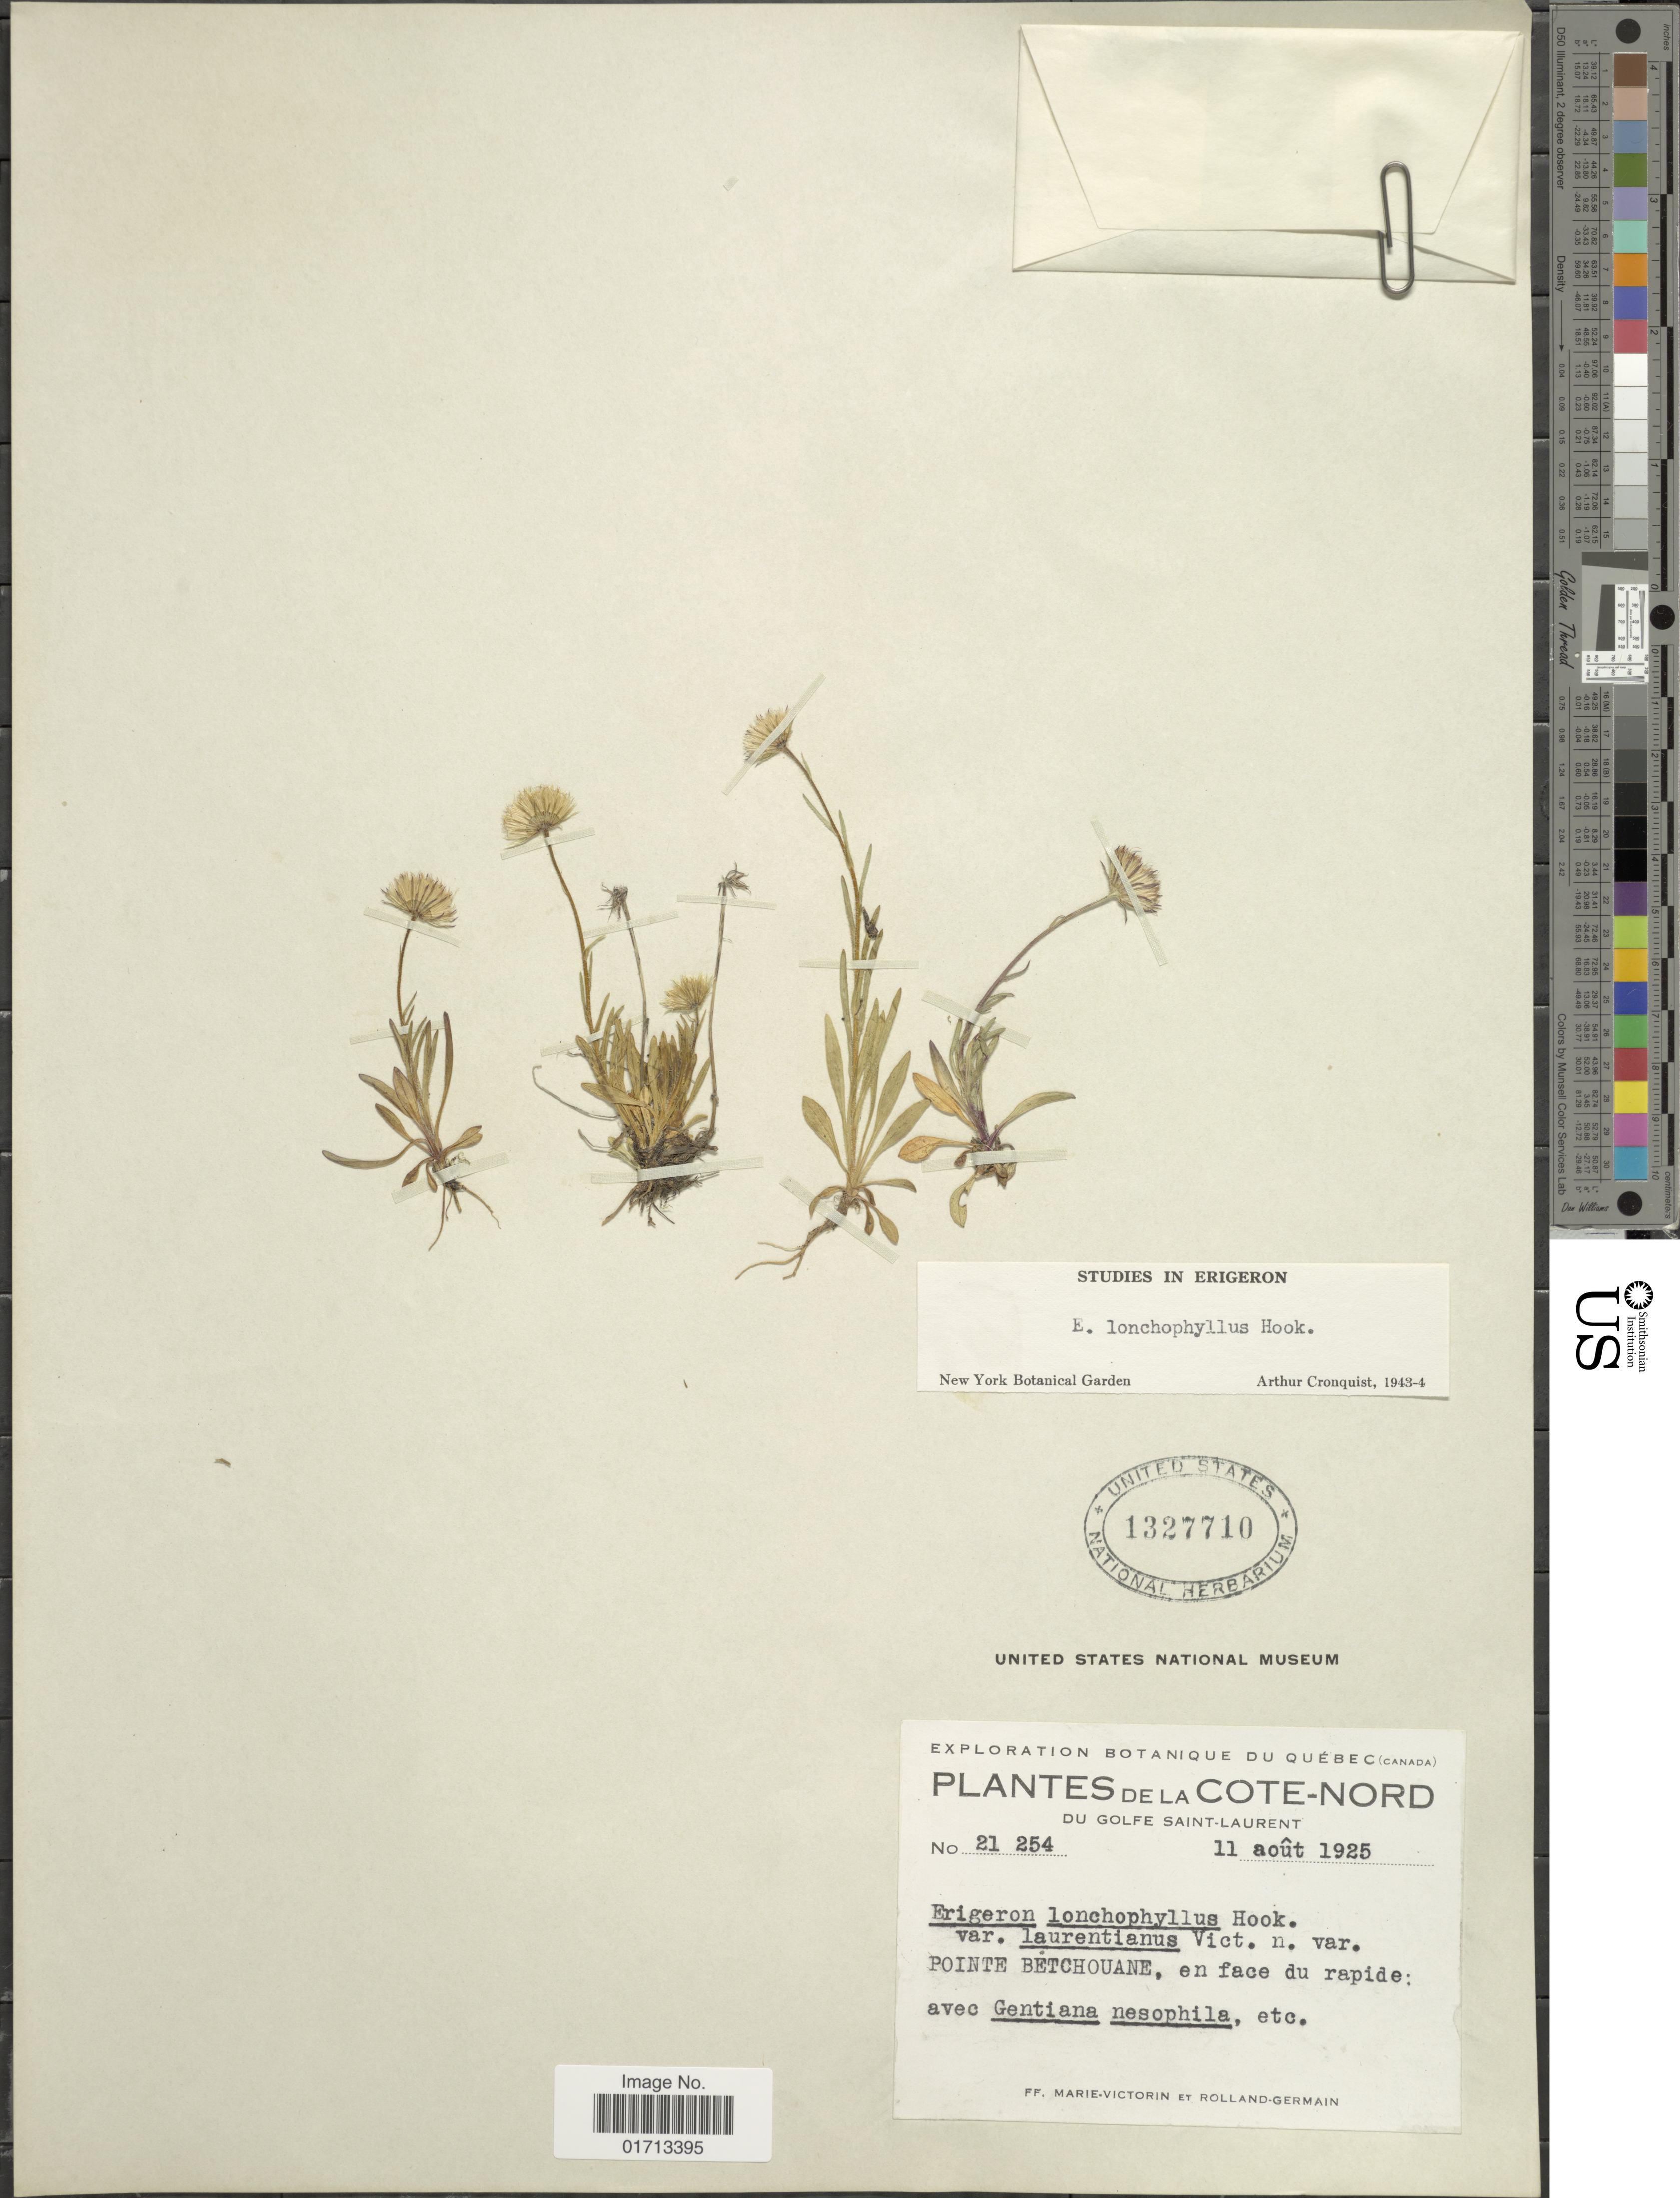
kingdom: Plantae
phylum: Tracheophyta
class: Magnoliopsida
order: Asterales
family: Asteraceae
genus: Erigeron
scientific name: Erigeron lonchophyllus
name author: Hook.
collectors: F. Marie-Victorin & Rolland-Germain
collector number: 21254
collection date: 1925-08-11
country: Canada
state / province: Quebec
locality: Cote-Nord du Golfe Saint-Laurent. Pointe Betchouane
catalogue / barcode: US 1327710